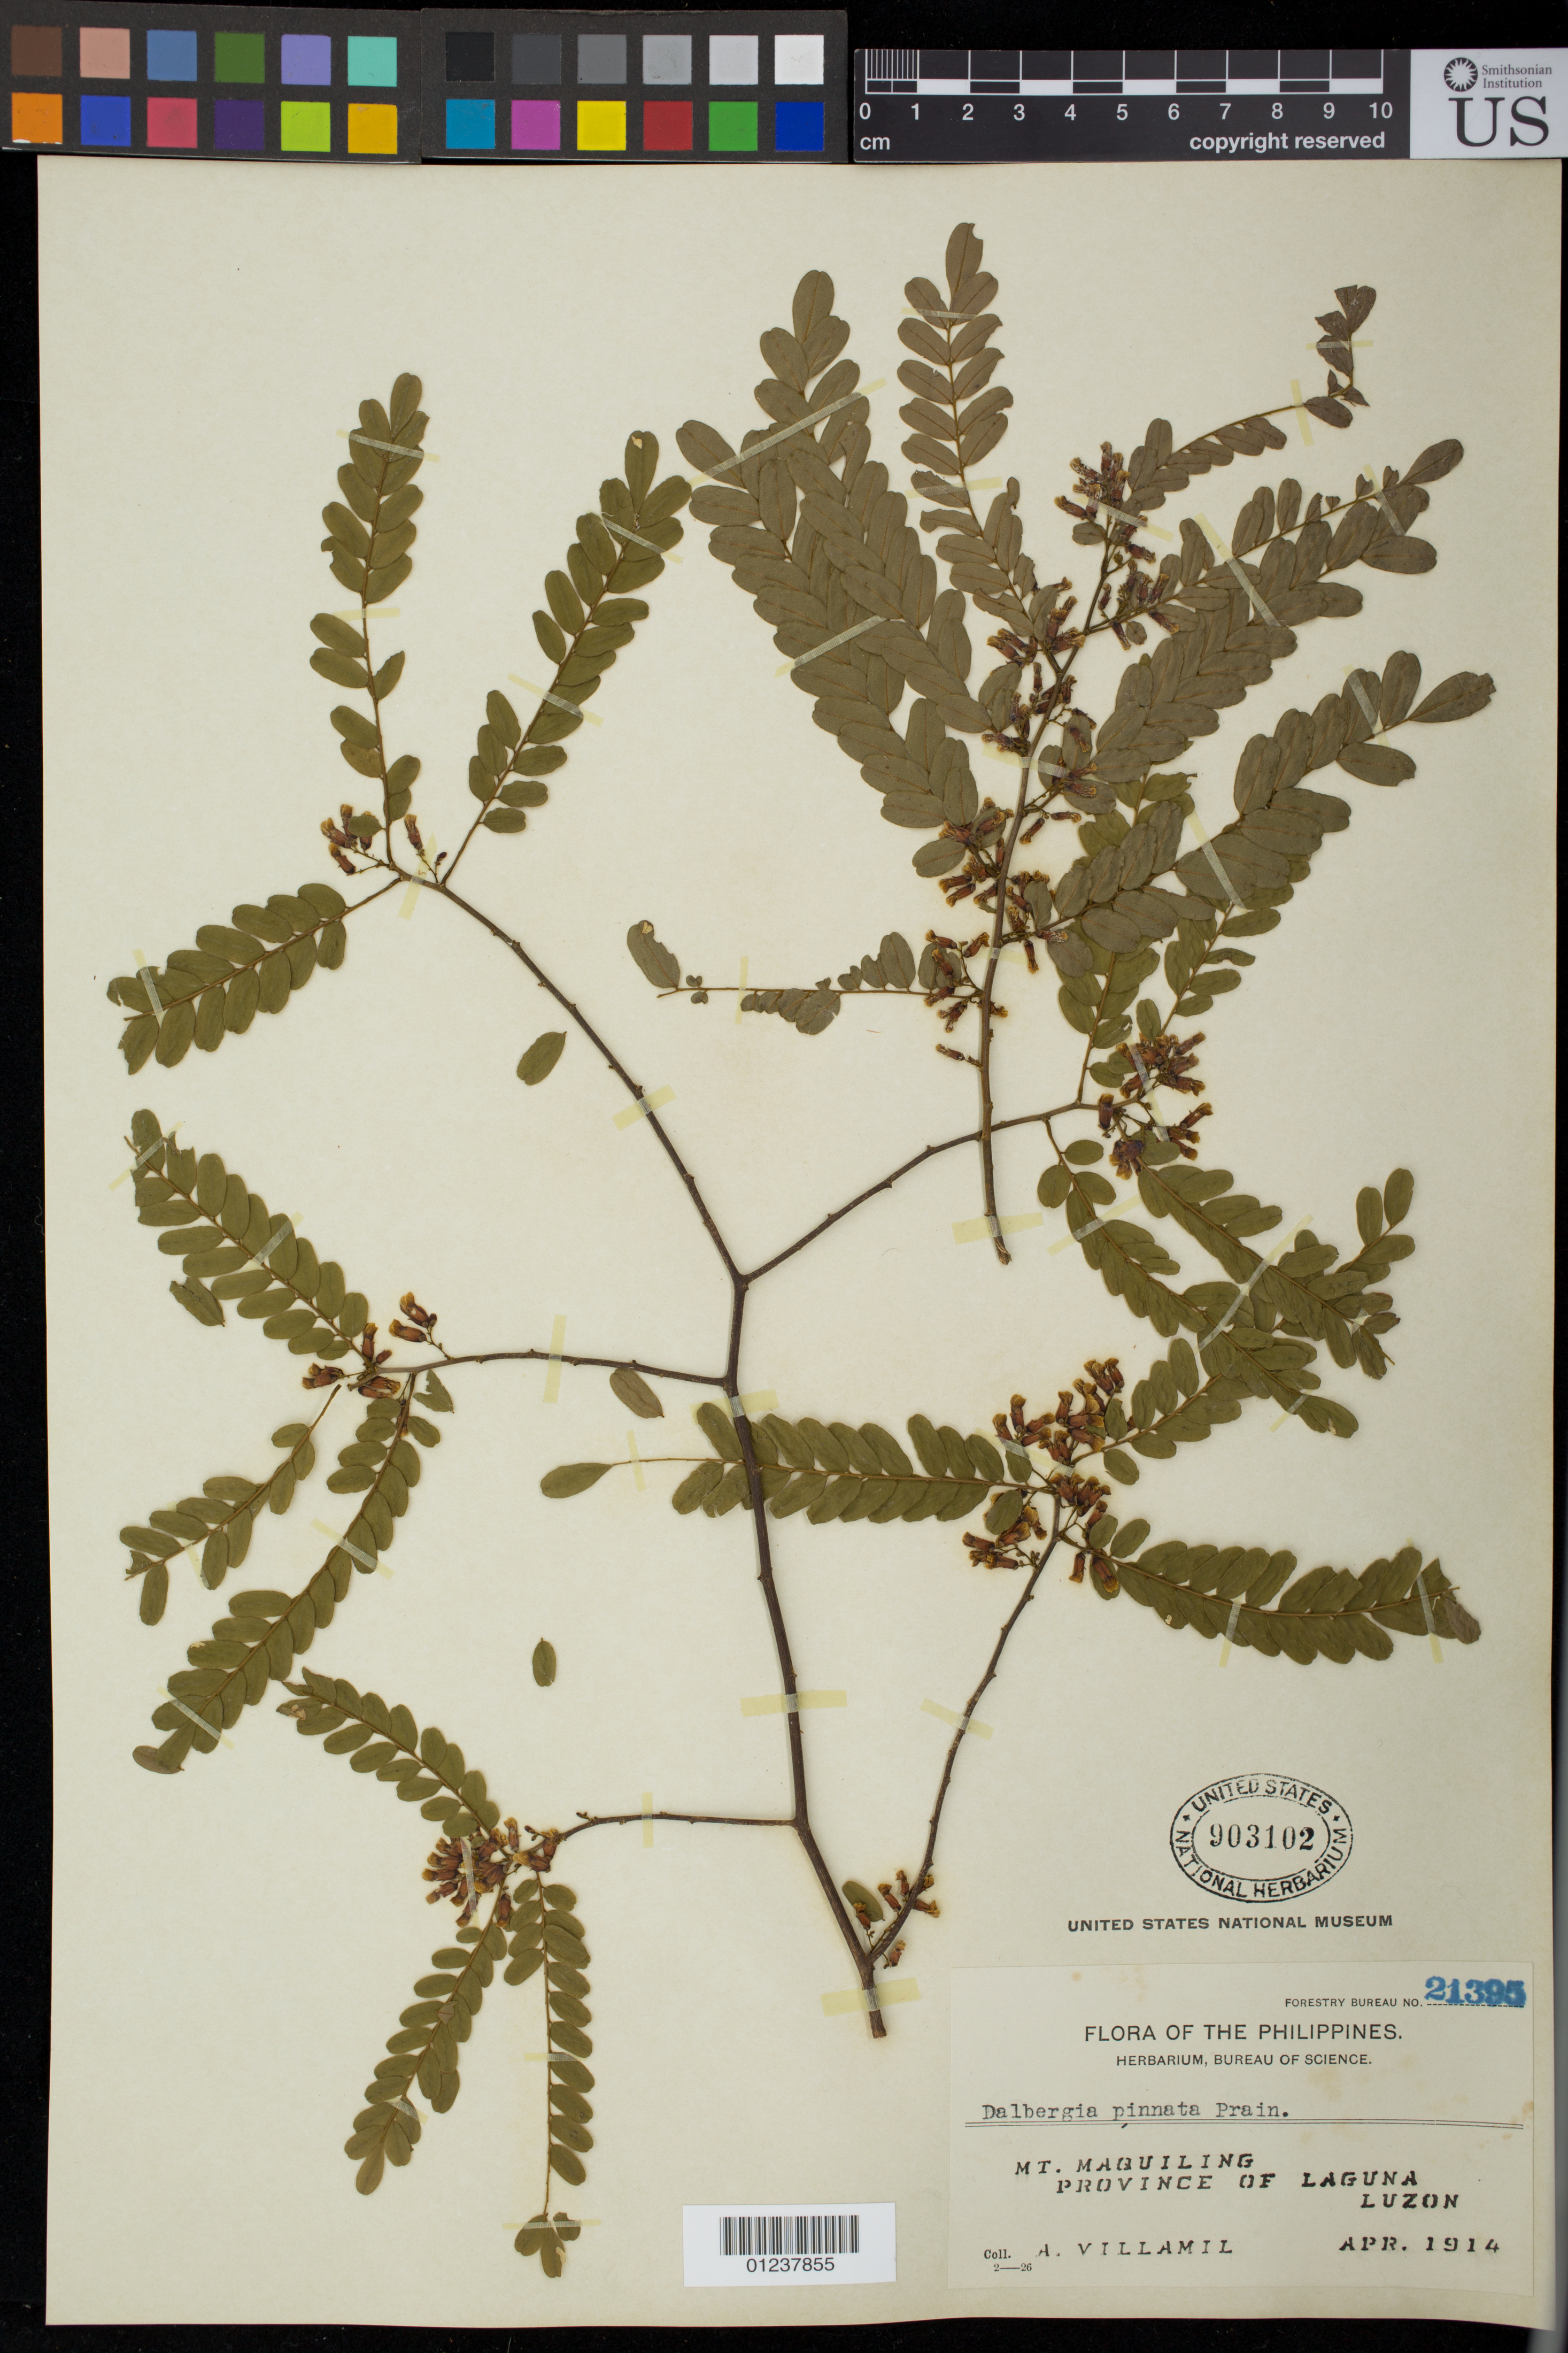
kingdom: Plantae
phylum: Tracheophyta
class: Magnoliopsida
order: Fabales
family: Fabaceae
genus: Dalbergia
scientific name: Dalbergia pinnata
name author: (Lour.) Prain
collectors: A. Villamil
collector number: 21395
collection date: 1941-04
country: Philippines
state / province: Calabarzon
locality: Luzon, Province of Laguna, Mt Maquiling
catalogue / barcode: US 903102